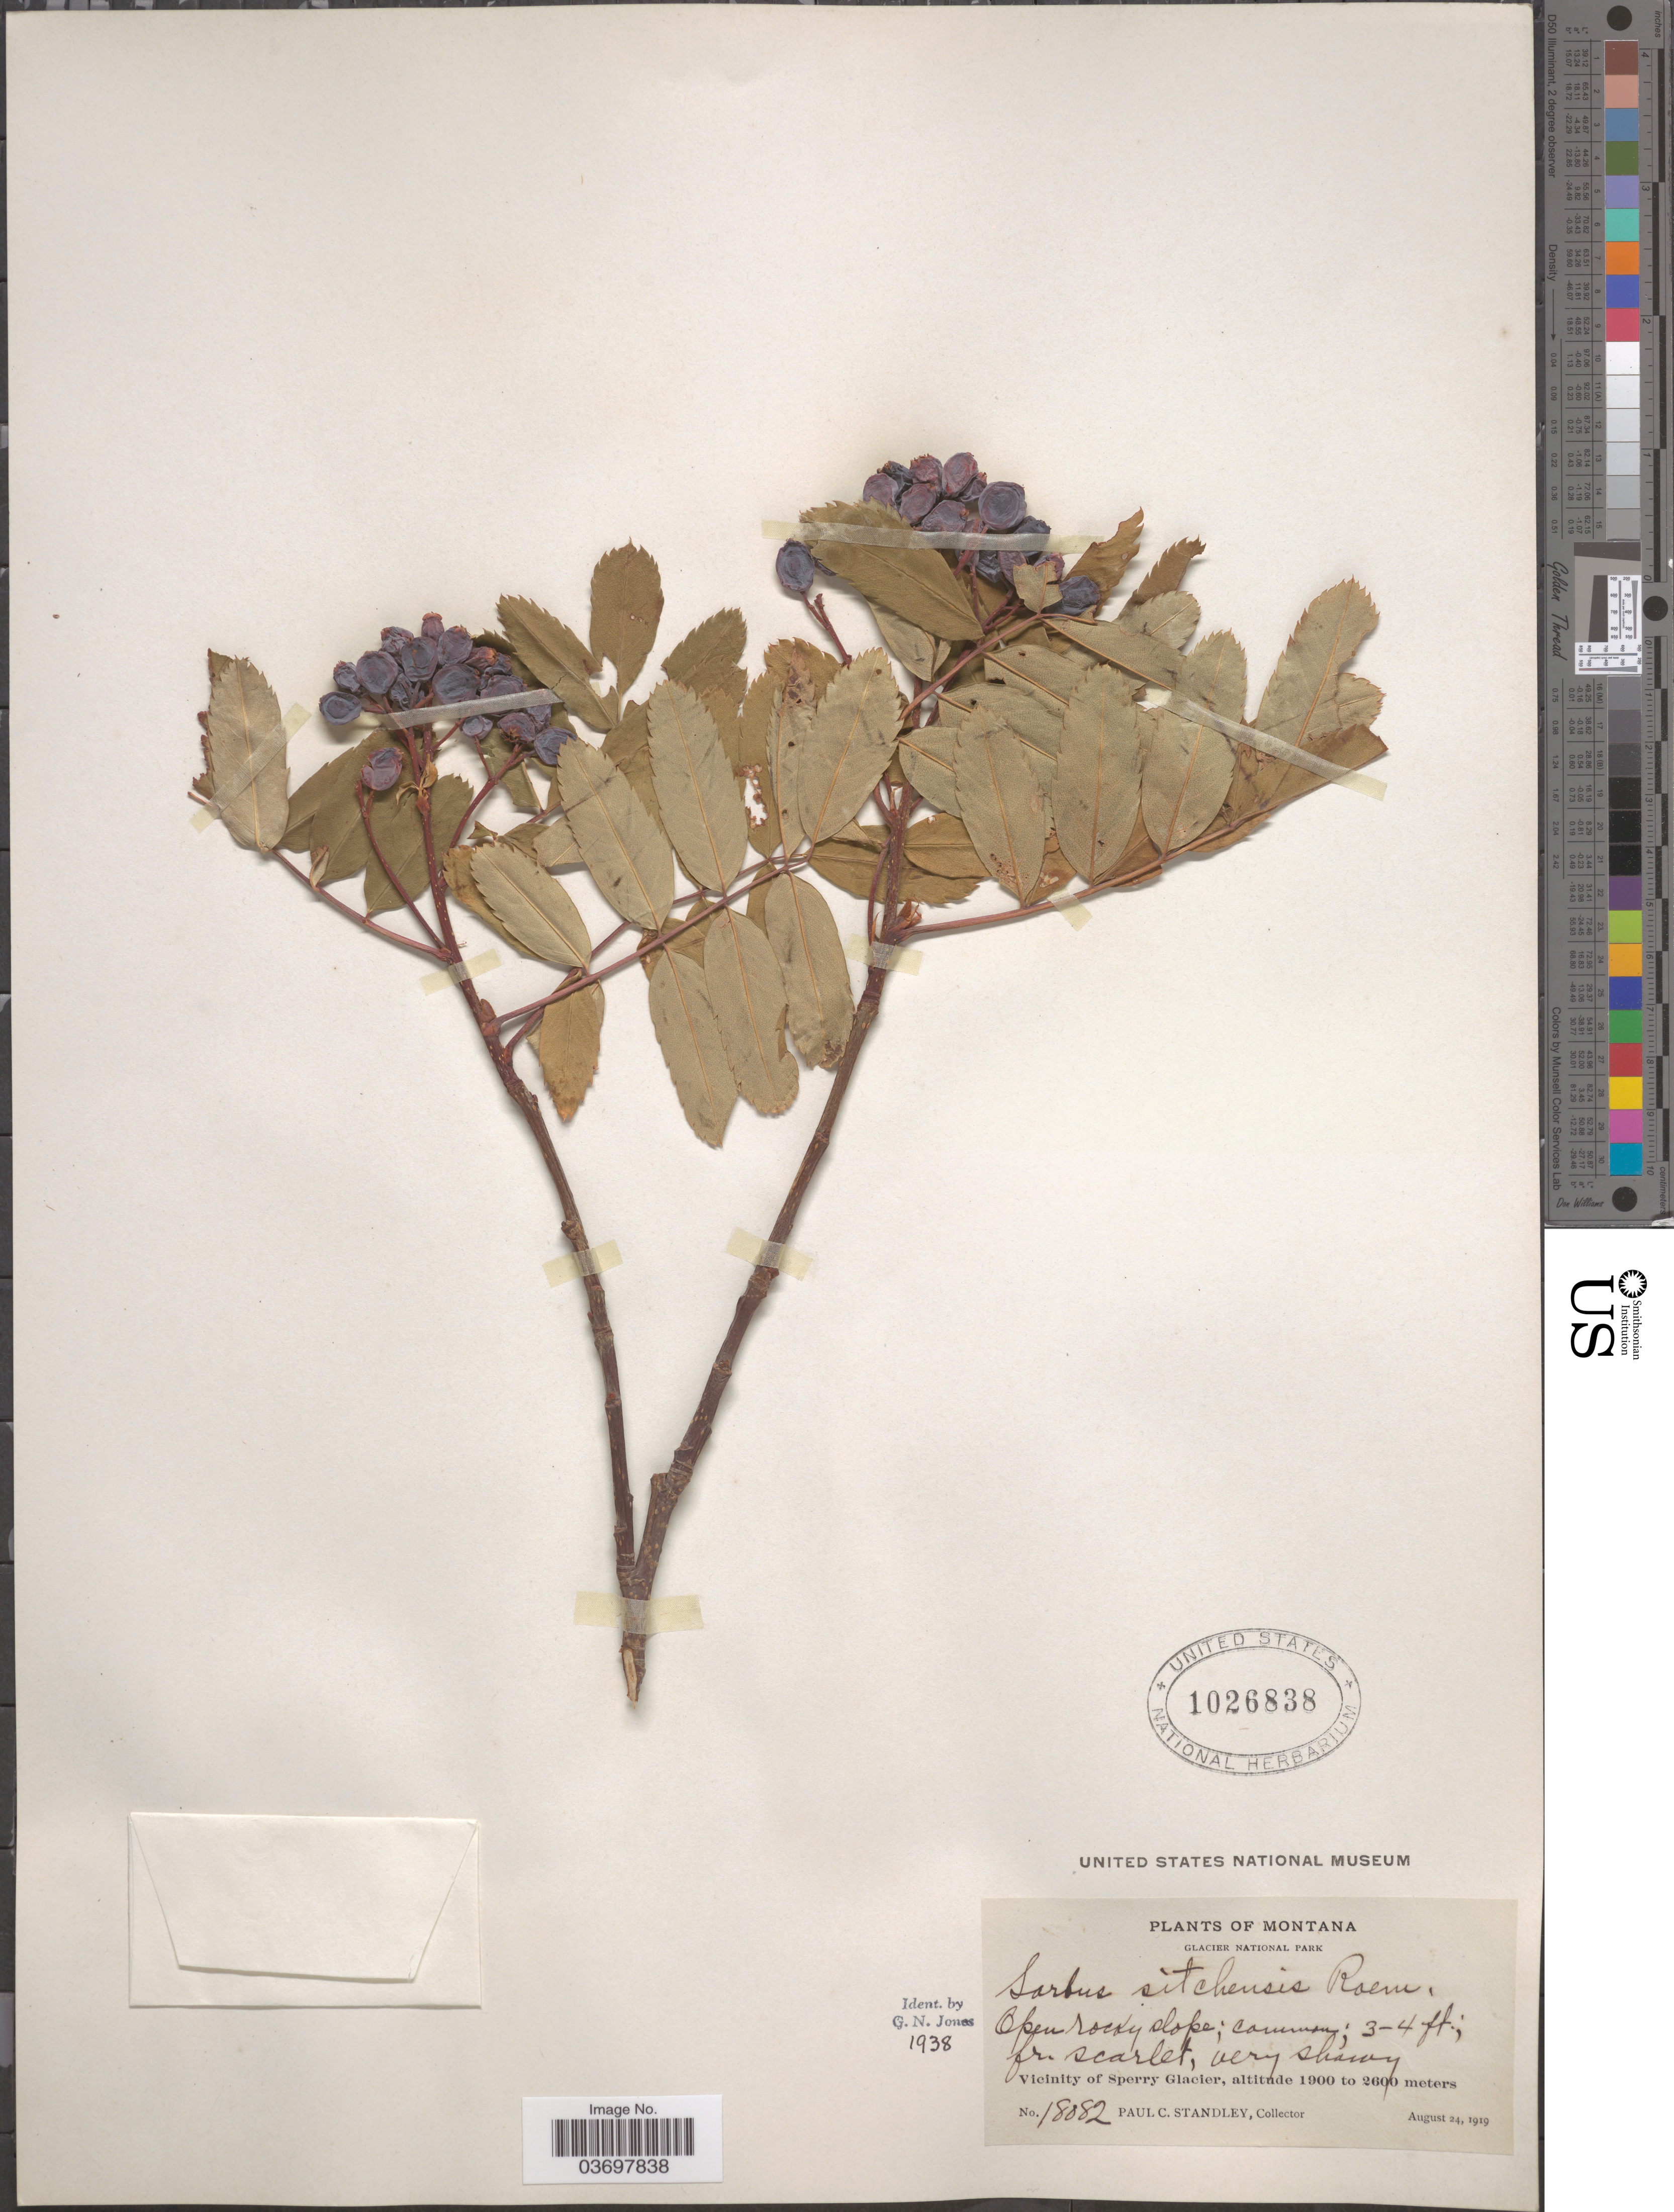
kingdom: Plantae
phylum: Tracheophyta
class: Magnoliopsida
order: Rosales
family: Rosaceae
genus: Sorbus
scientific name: Sorbus sitchensis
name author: M. Roem.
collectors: P. C. Standley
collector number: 18082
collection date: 1919-08-24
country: United States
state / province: Montana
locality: Glacier National Park. Vicinity of Sperry Glacier.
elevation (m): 1900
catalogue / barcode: US 1026838